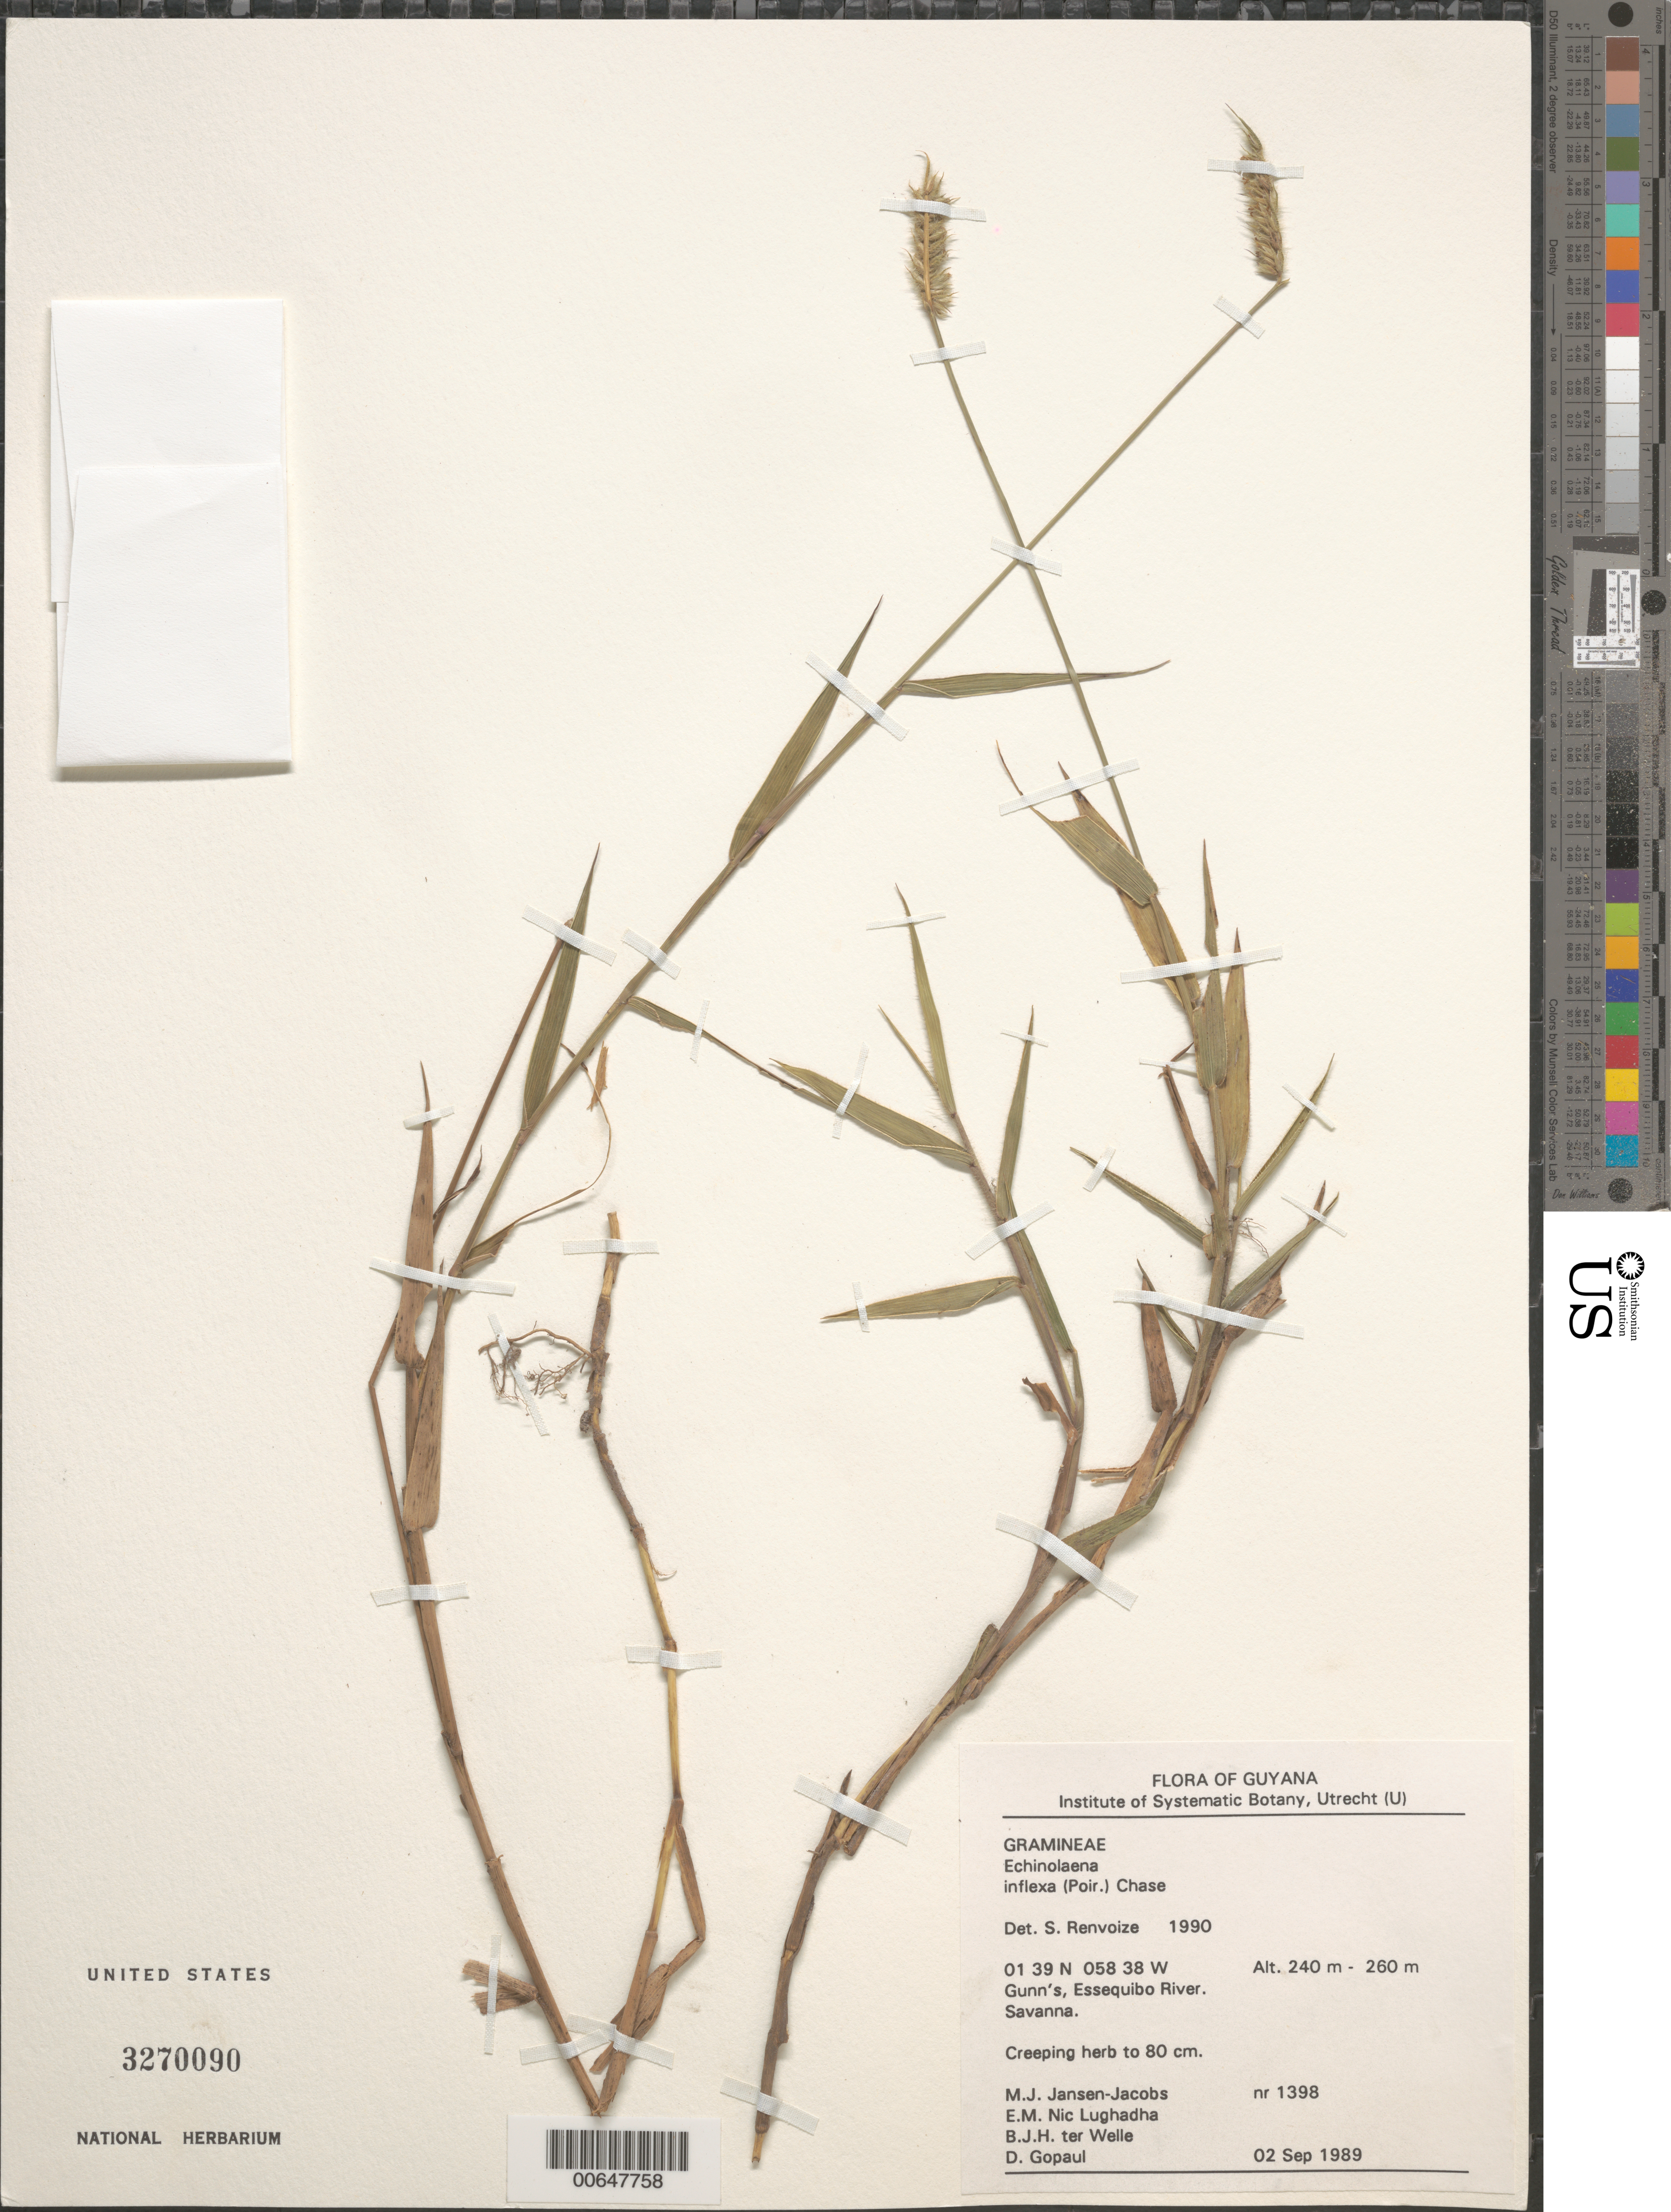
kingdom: Plantae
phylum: Tracheophyta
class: Liliopsida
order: Poales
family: Poaceae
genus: Echinolaena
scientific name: Echinolaena inflexa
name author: (Poir.) Chase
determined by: Renvoize, S. A.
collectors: M. J. Jansen-Jacobs, E. Nic Lughadha, B. Welle & D. Gopaul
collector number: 1398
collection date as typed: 2-Sep-89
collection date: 1989-09-02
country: Guyana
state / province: U. Takutu-U. Essequibo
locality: Gunn's, Essequibo River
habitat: Savanna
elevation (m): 240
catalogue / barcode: US 3270090